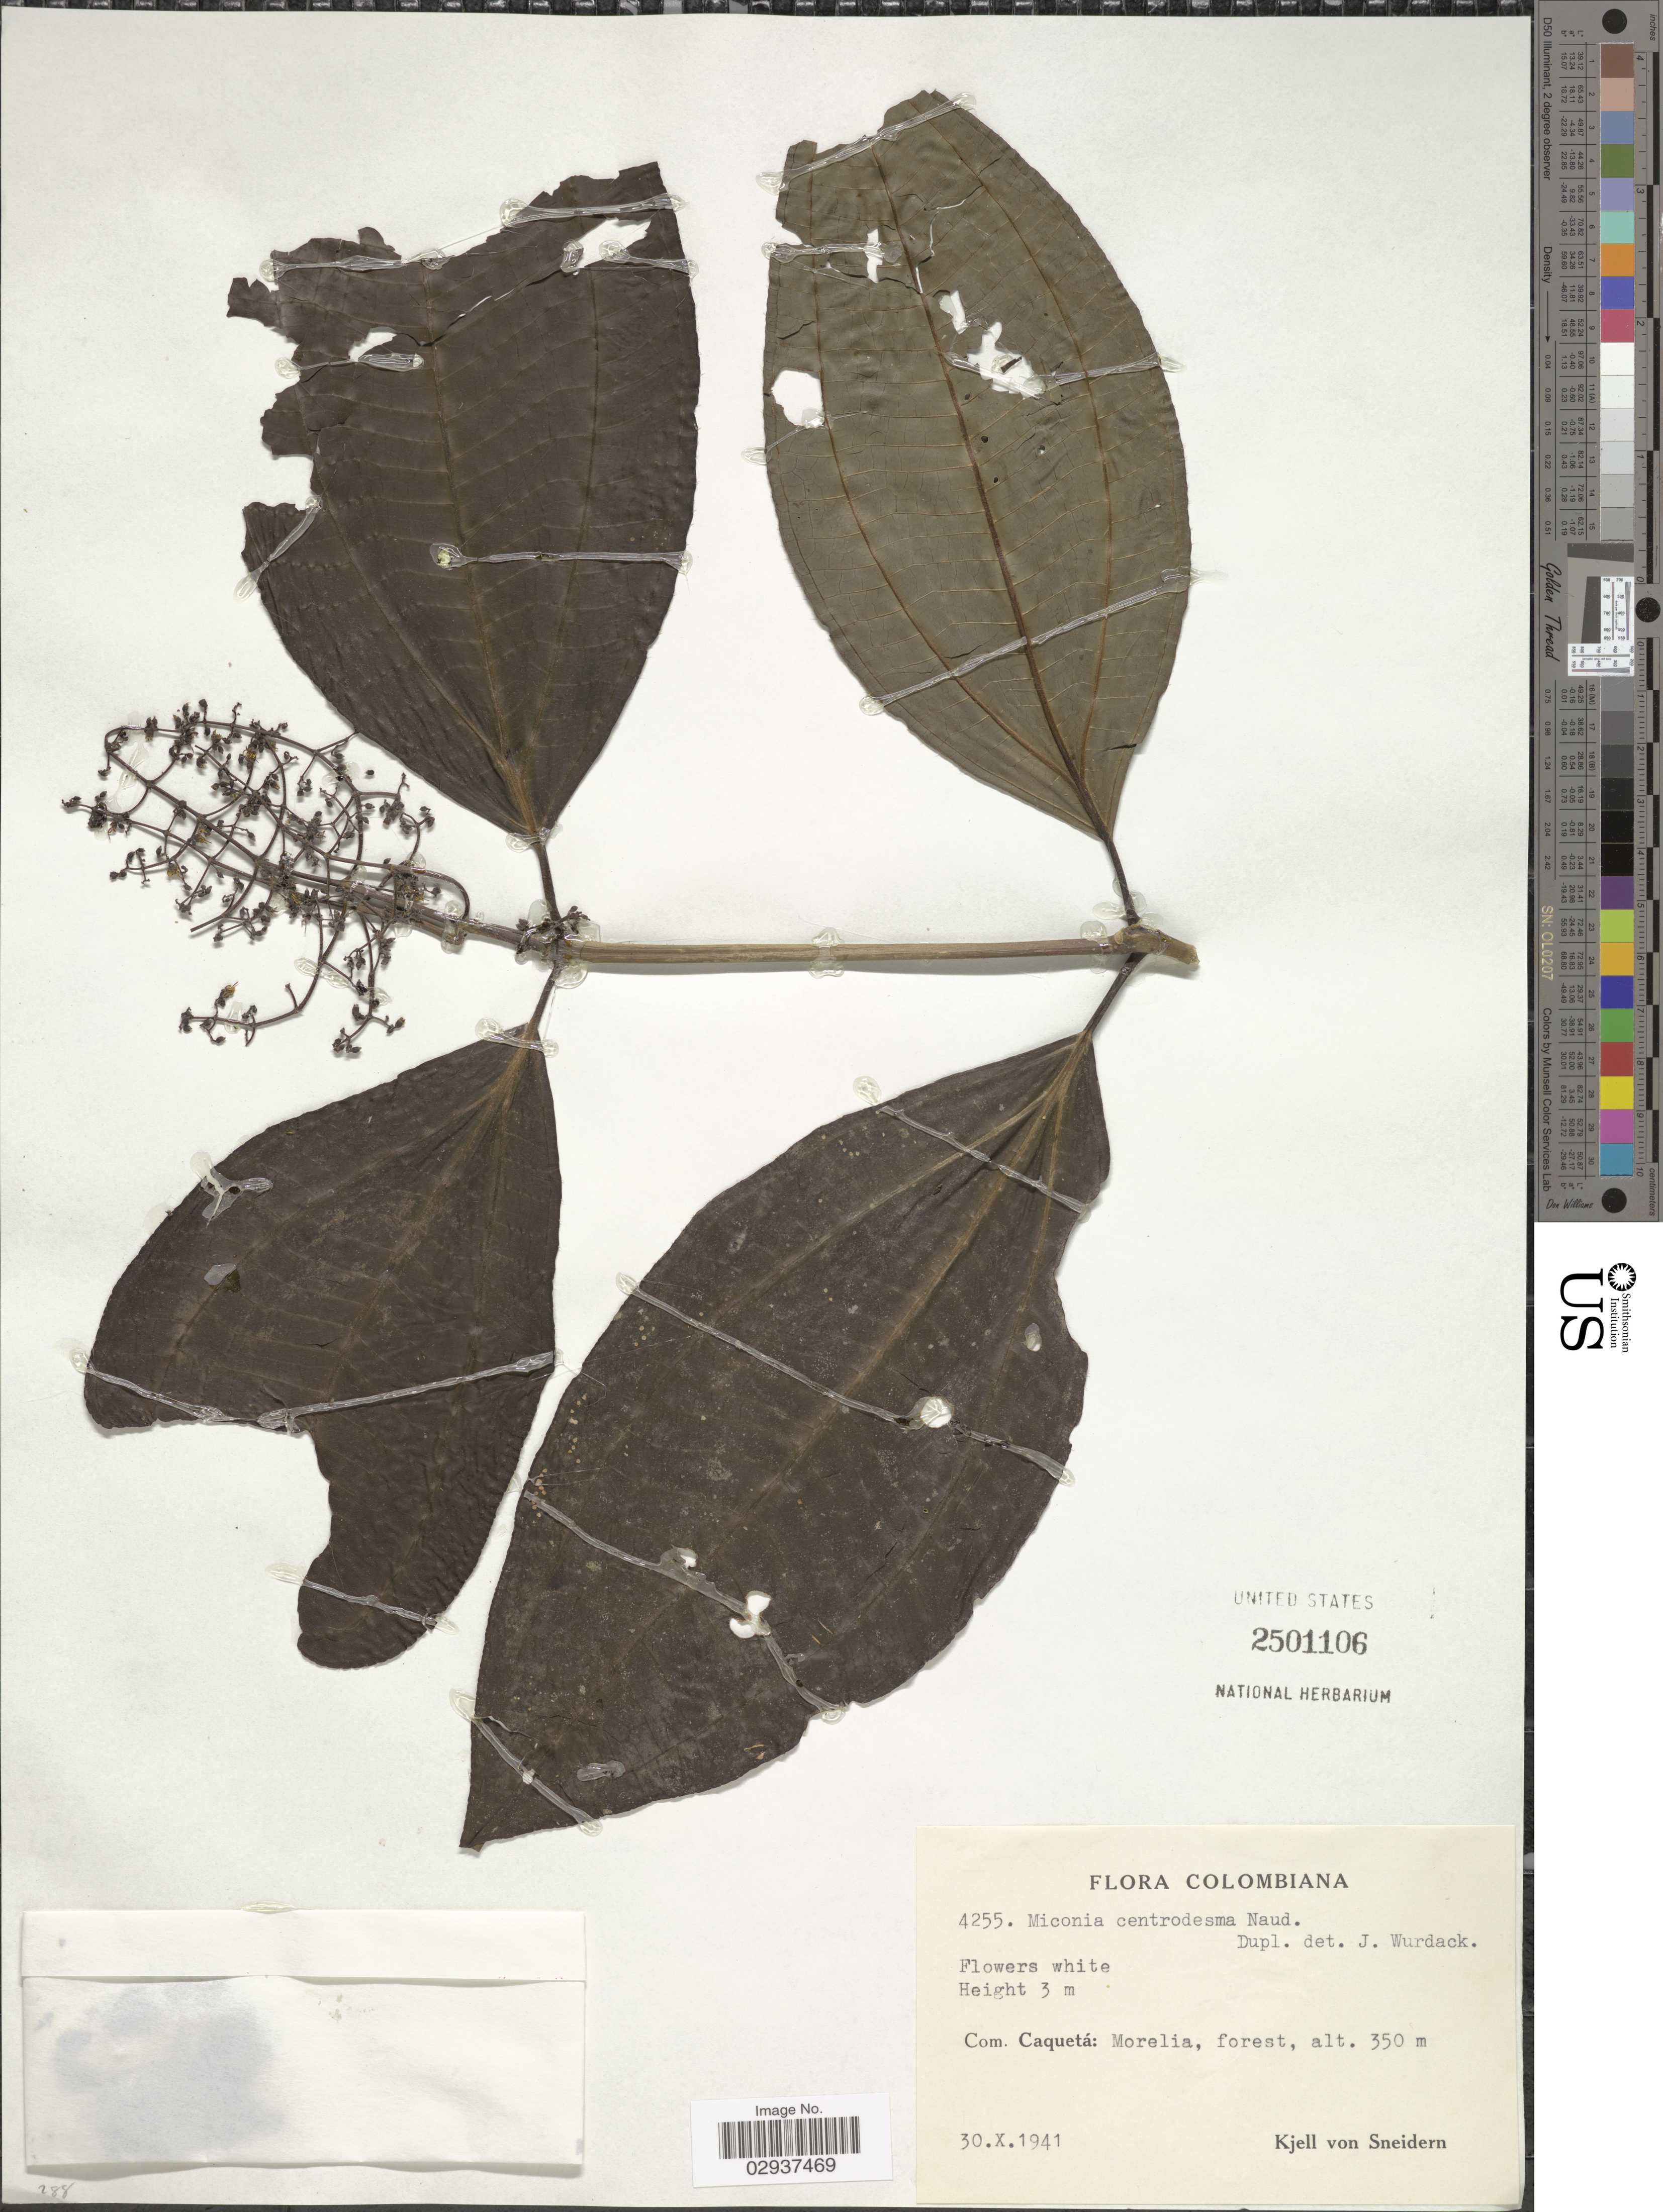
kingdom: Plantae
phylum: Tracheophyta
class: Magnoliopsida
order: Myrtales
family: Melastomataceae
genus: Miconia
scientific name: Miconia centrodesma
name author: Naudin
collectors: K. von Sneidern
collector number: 4255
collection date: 1941-10-30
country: Colombia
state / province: Caquetá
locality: Com. Caquetá: Morelia.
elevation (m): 350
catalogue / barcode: US 2501106